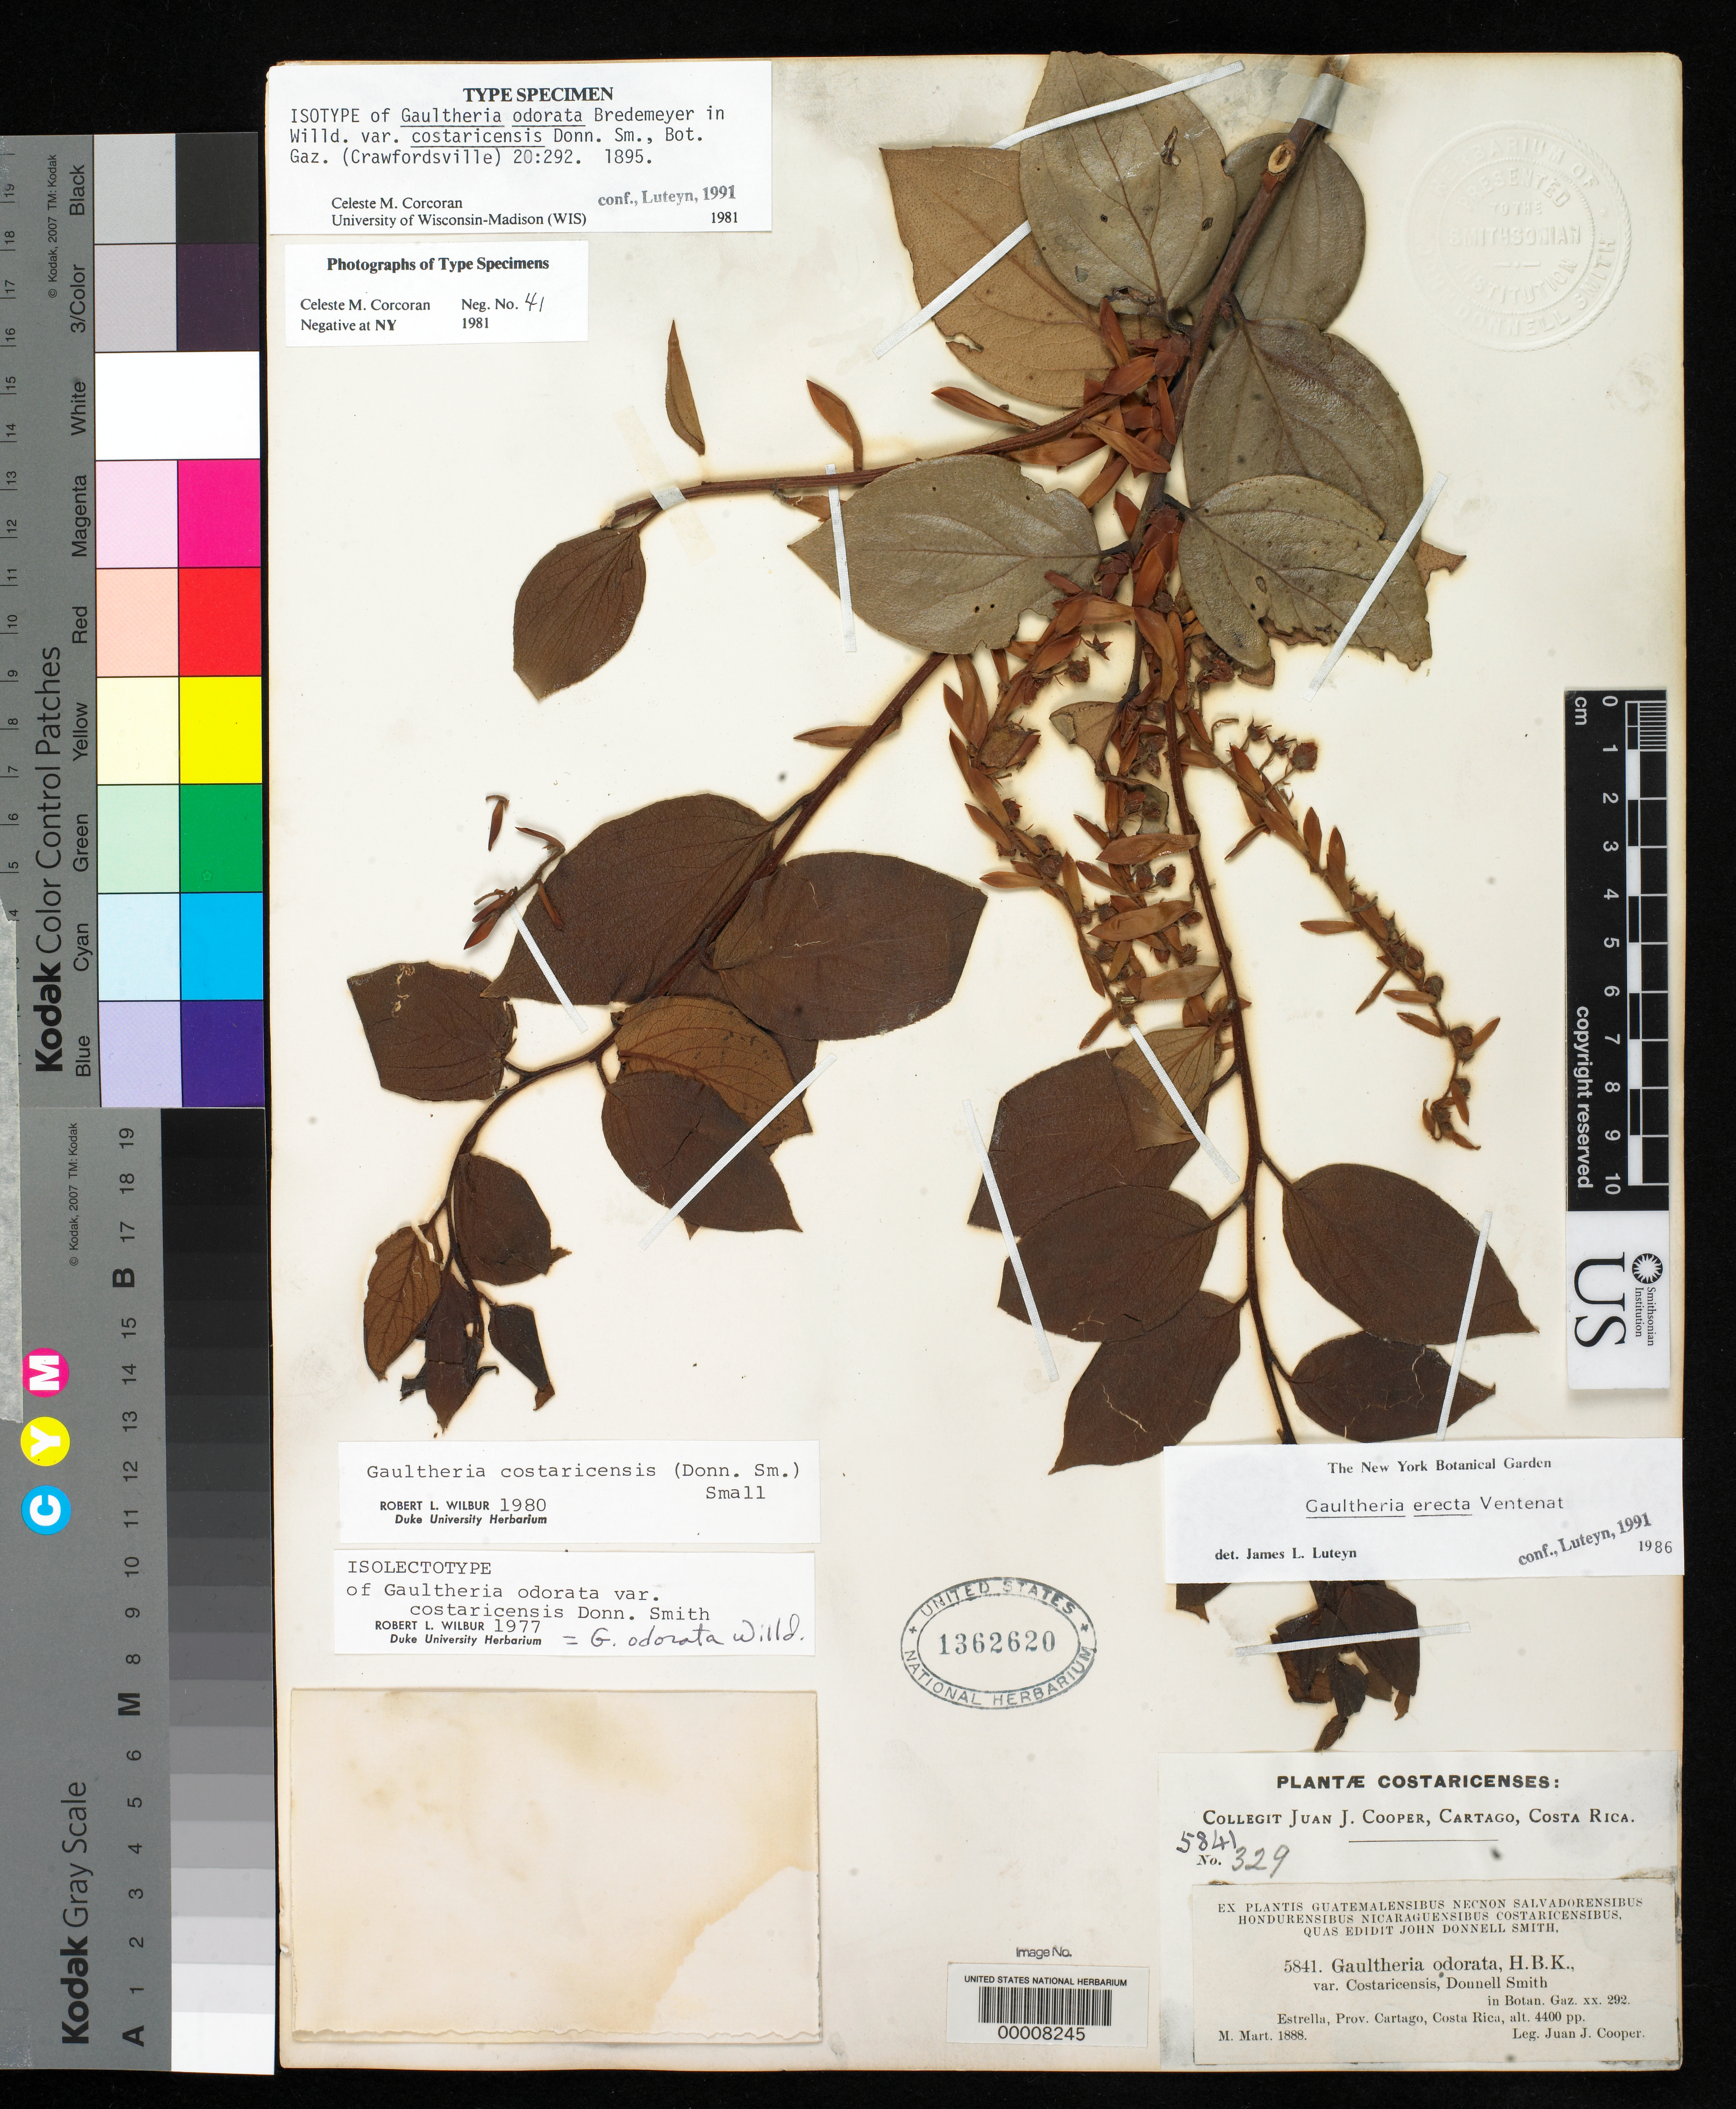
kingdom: Plantae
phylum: Tracheophyta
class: Magnoliopsida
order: Ericales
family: Ericaceae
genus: Gaultheria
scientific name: Gaultheria odorata var. costaricensis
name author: Donn. Sm.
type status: Isolectotype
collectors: J. J. Cooper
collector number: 5841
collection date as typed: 1888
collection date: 1888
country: Costa Rica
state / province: Cartago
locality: Estrella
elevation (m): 1341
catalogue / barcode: US 1362620